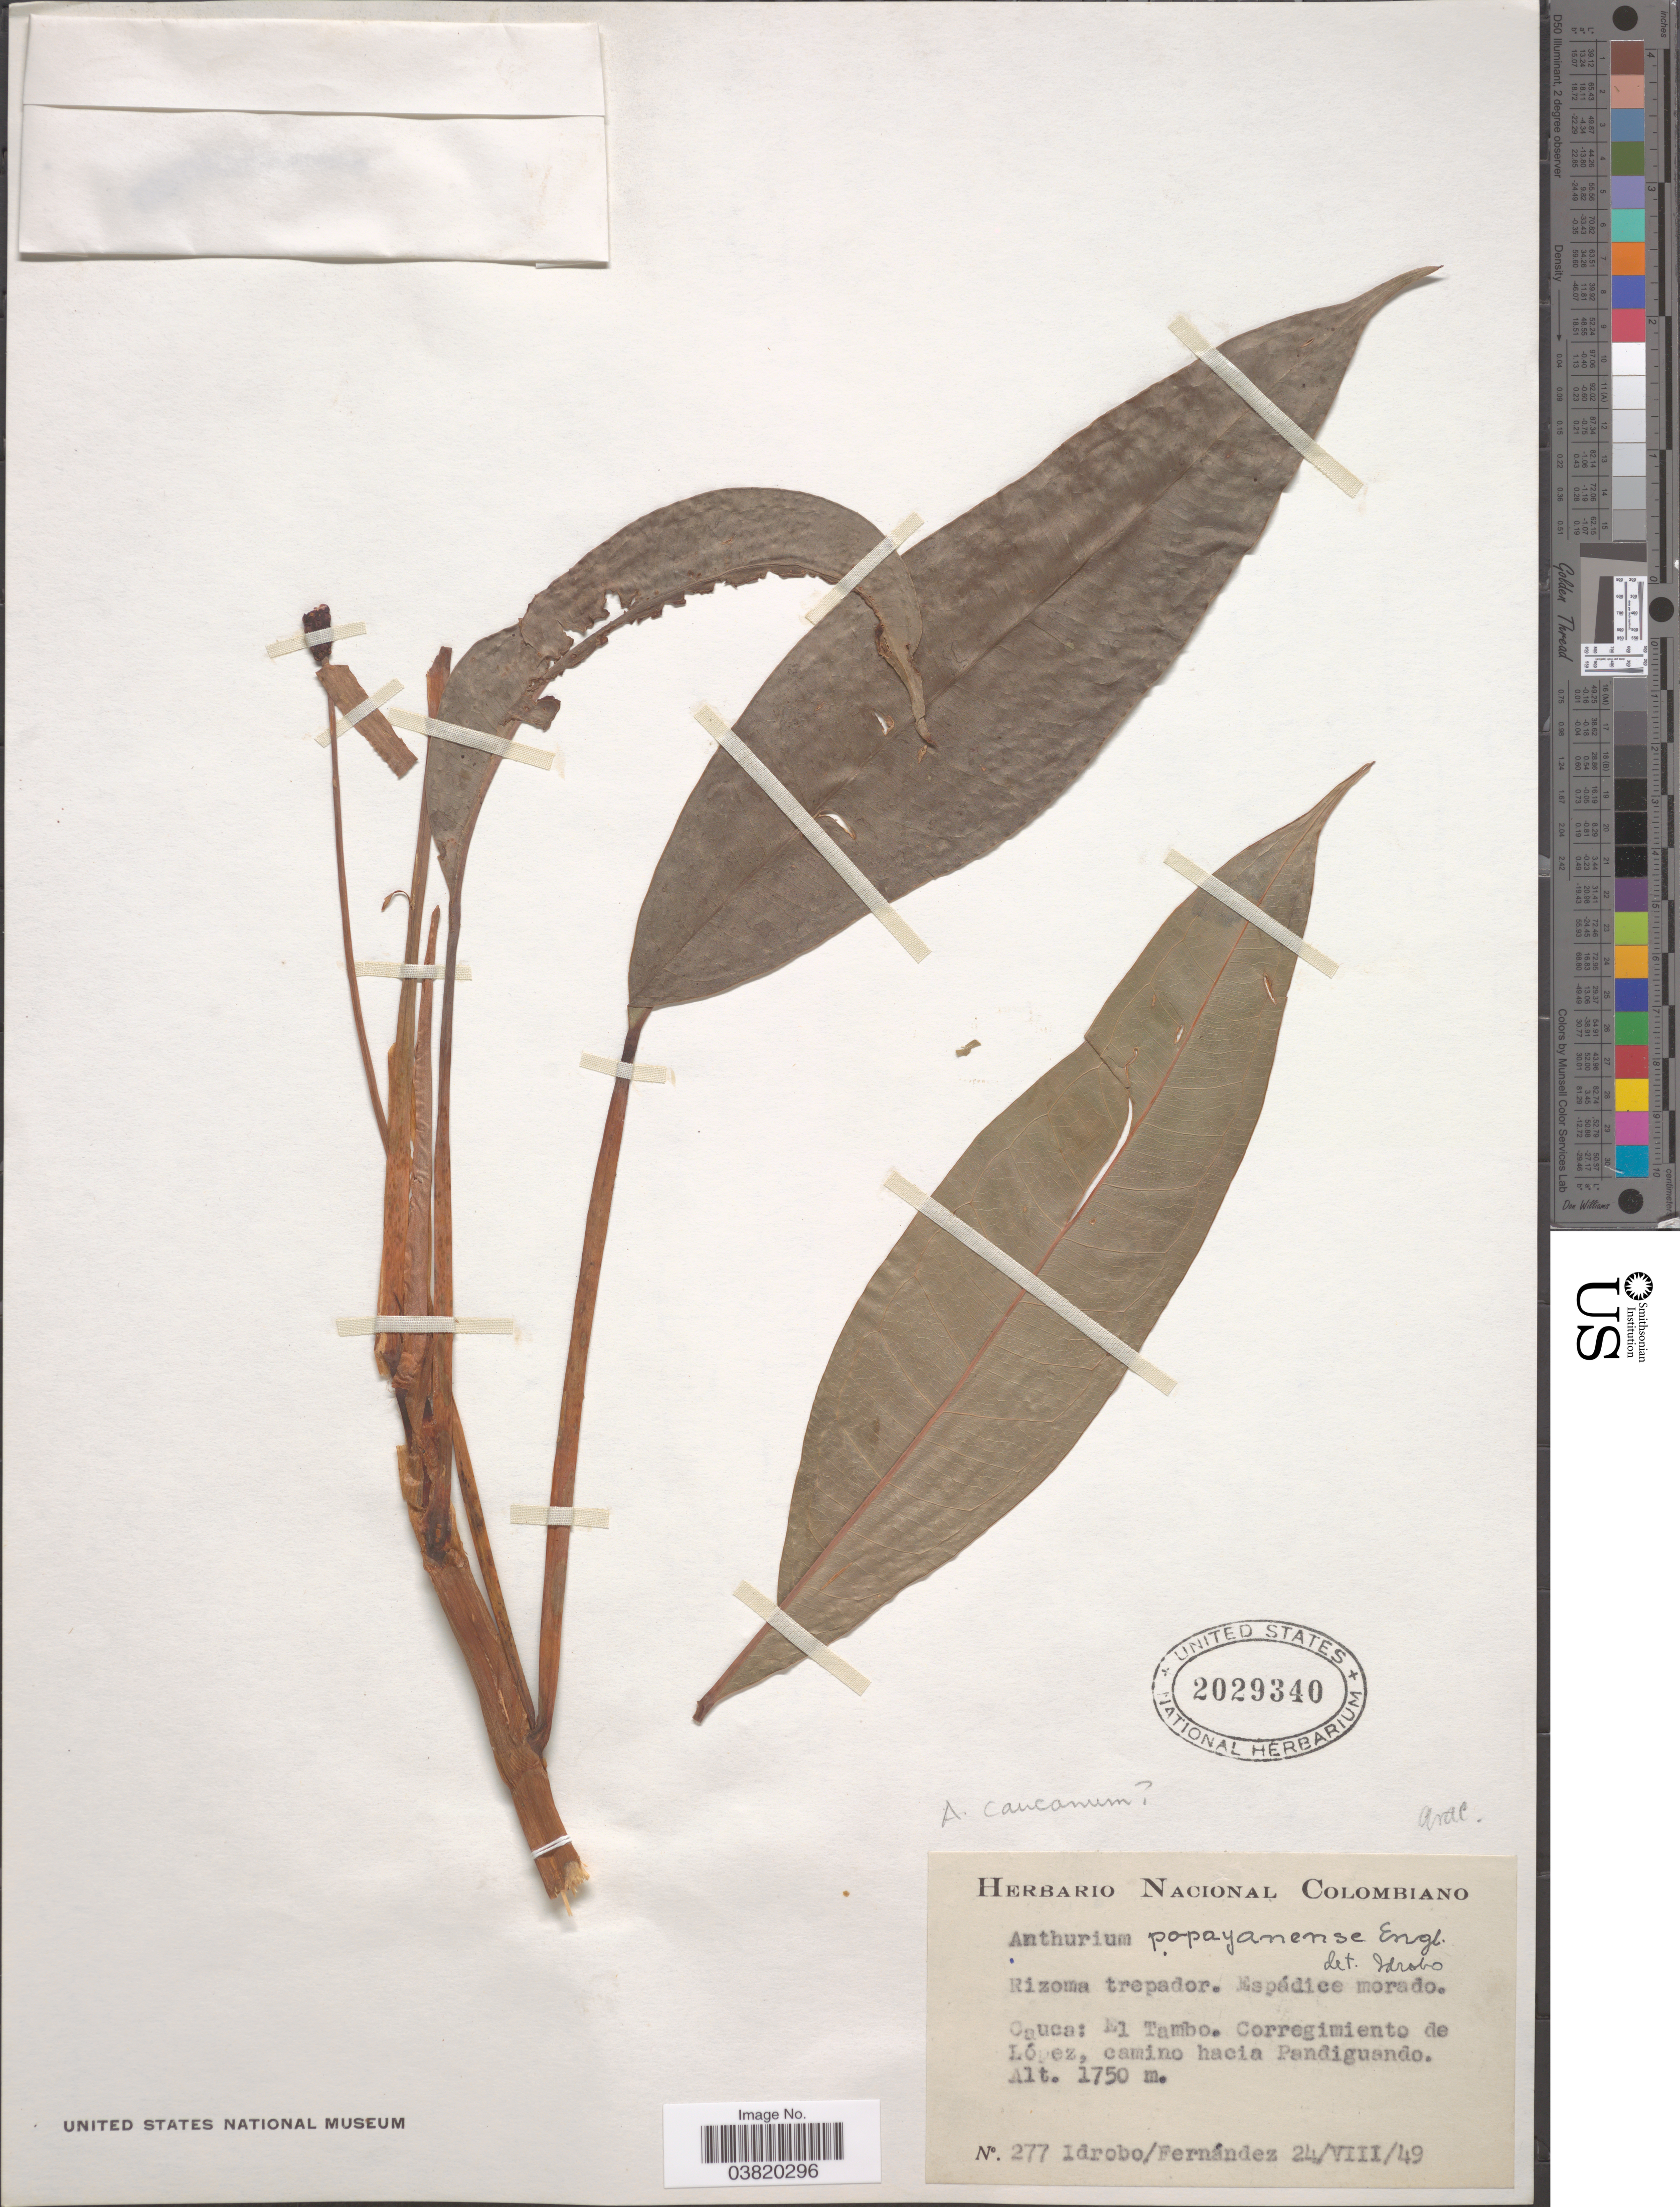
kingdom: Plantae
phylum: Tracheophyta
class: Liliopsida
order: Alismatales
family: Araceae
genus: Anthurium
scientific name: Anthurium popayanense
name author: Engl.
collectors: -- Idrobo & -- Fernandez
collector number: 277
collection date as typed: Transcribed d/m/y: 24/8/49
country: Colombia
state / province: Cauca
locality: El Tambo. Corregimiento de López, camino hacia Pandiguando.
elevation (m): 1750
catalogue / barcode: US 2029340